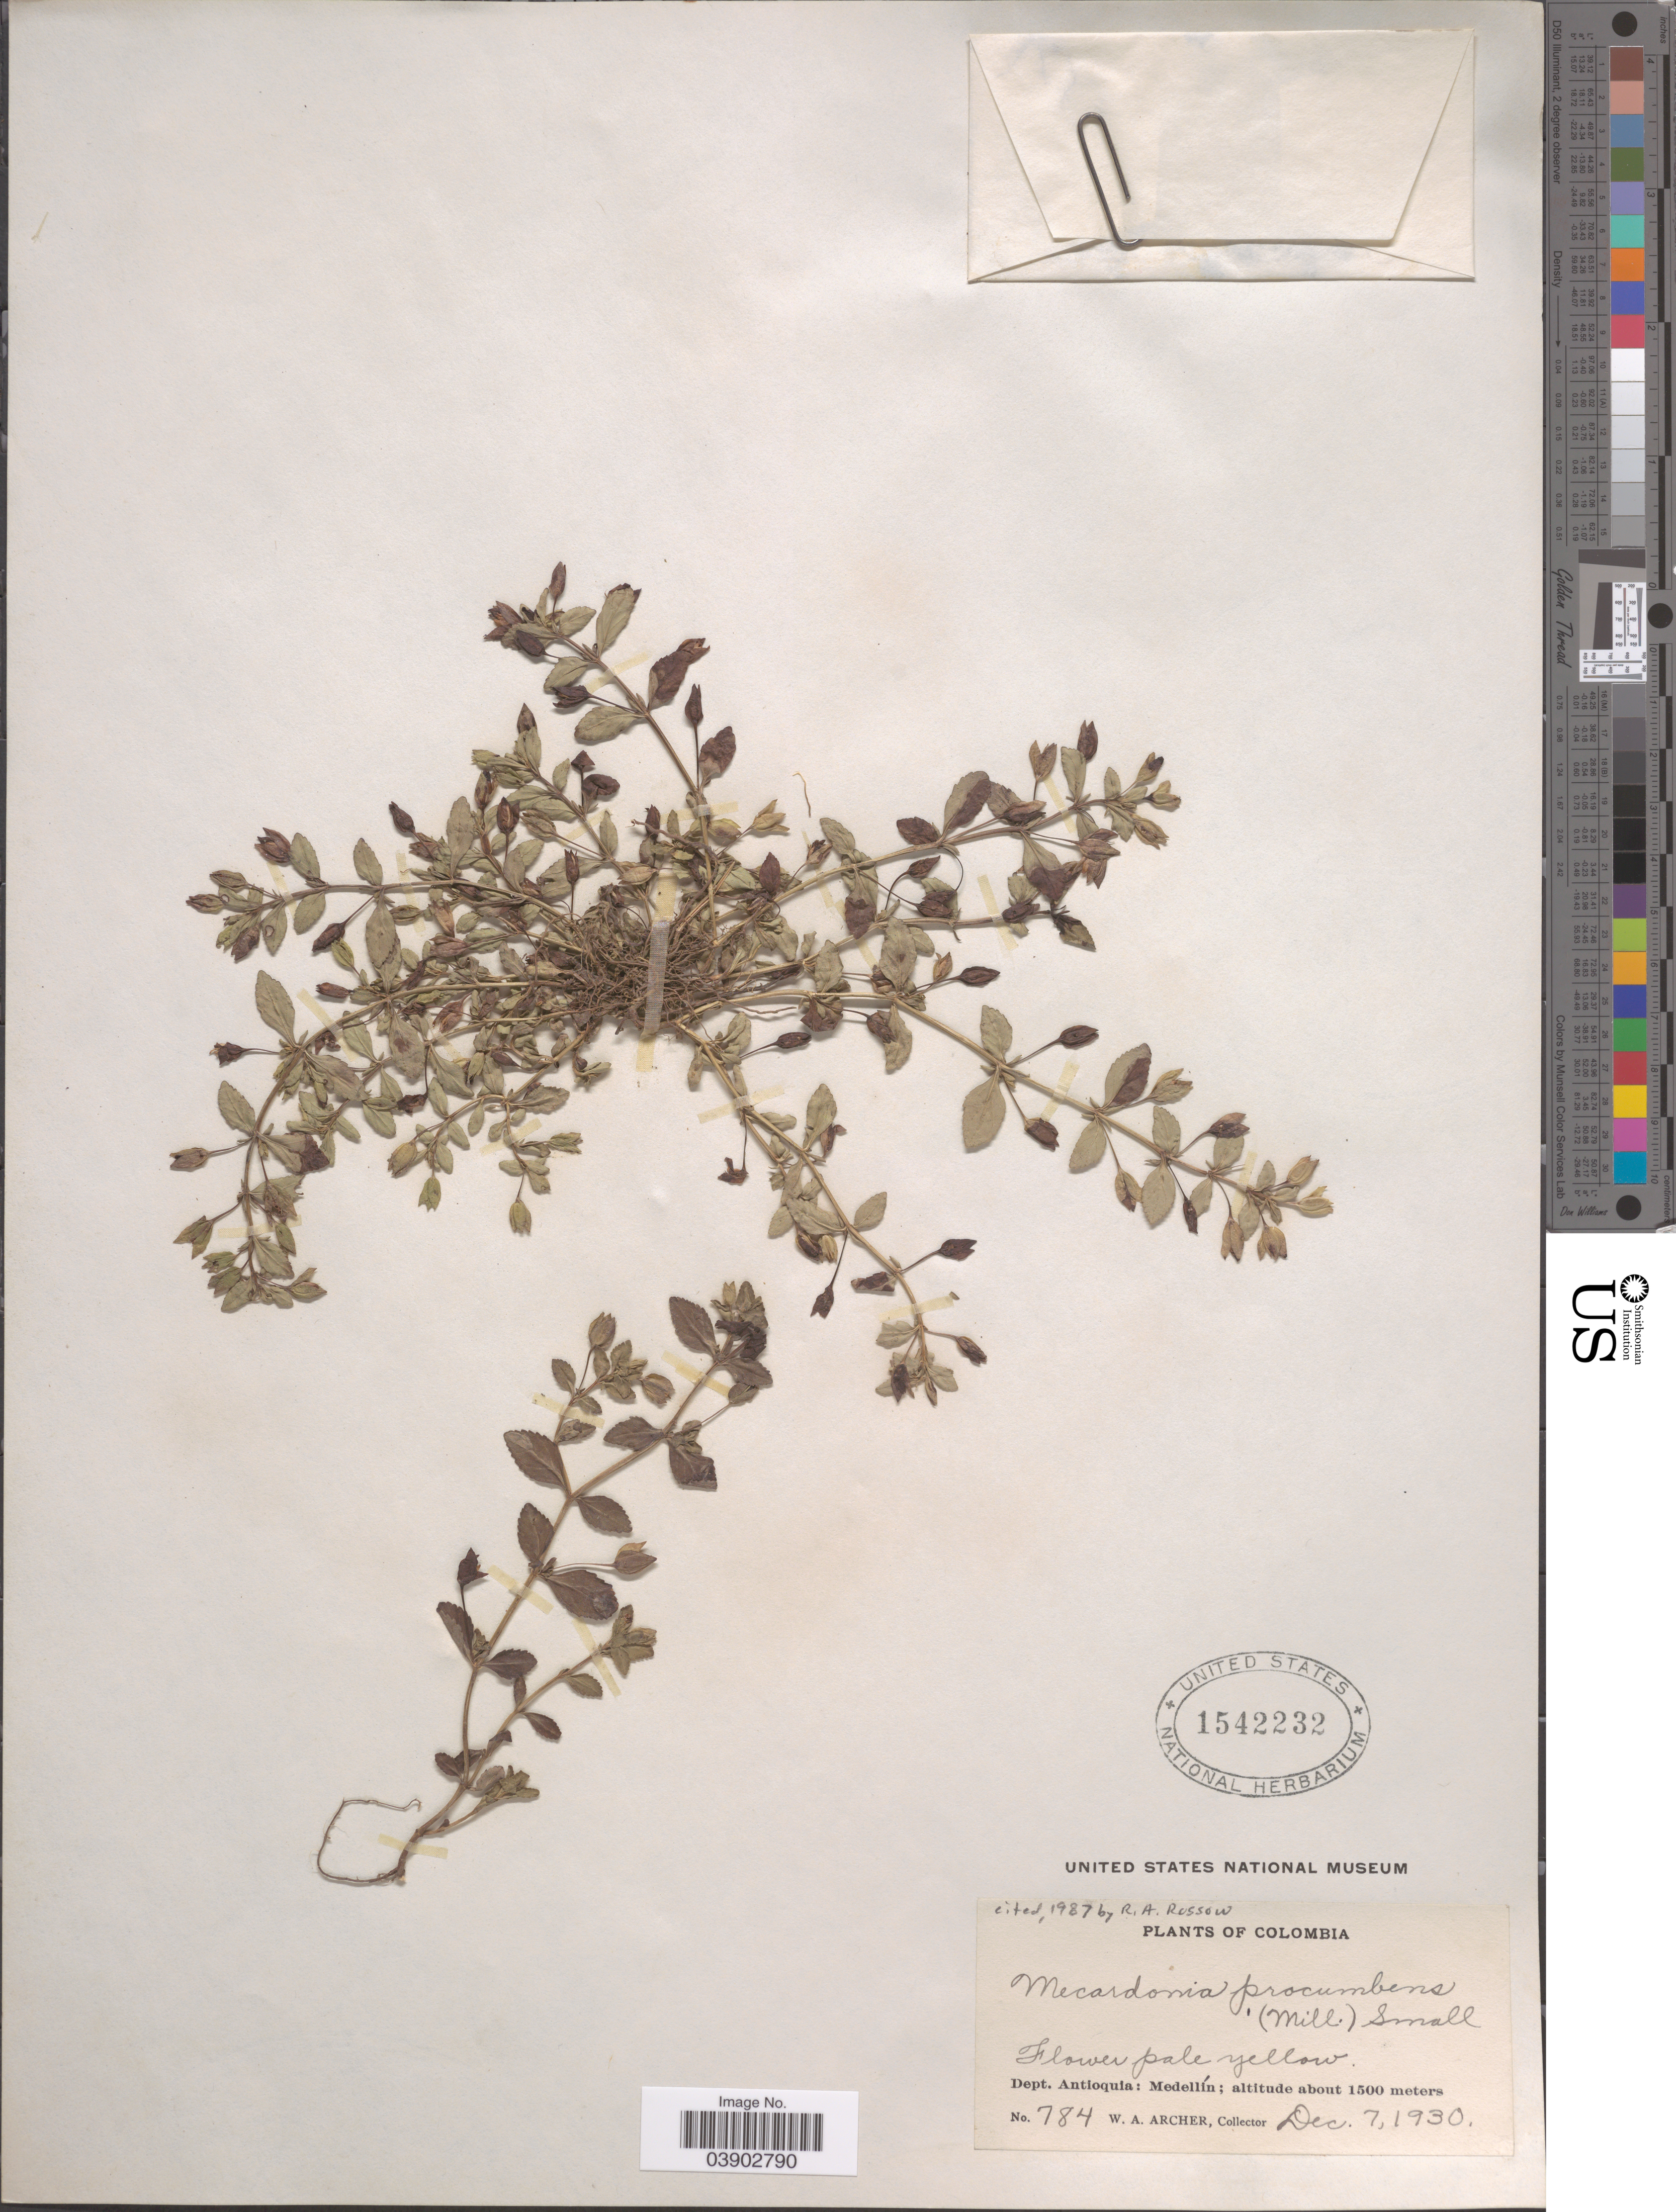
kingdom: Plantae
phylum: Tracheophyta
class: Magnoliopsida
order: Lamiales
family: Plantaginaceae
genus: Mecardonia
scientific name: Mecardonia procumbens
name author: (Mill.) Small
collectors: W. Archer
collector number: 784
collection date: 1930-12-07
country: Colombia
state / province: Antioquia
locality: Dept. Antioquia: Medellín.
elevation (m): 1500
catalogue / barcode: US 1542232